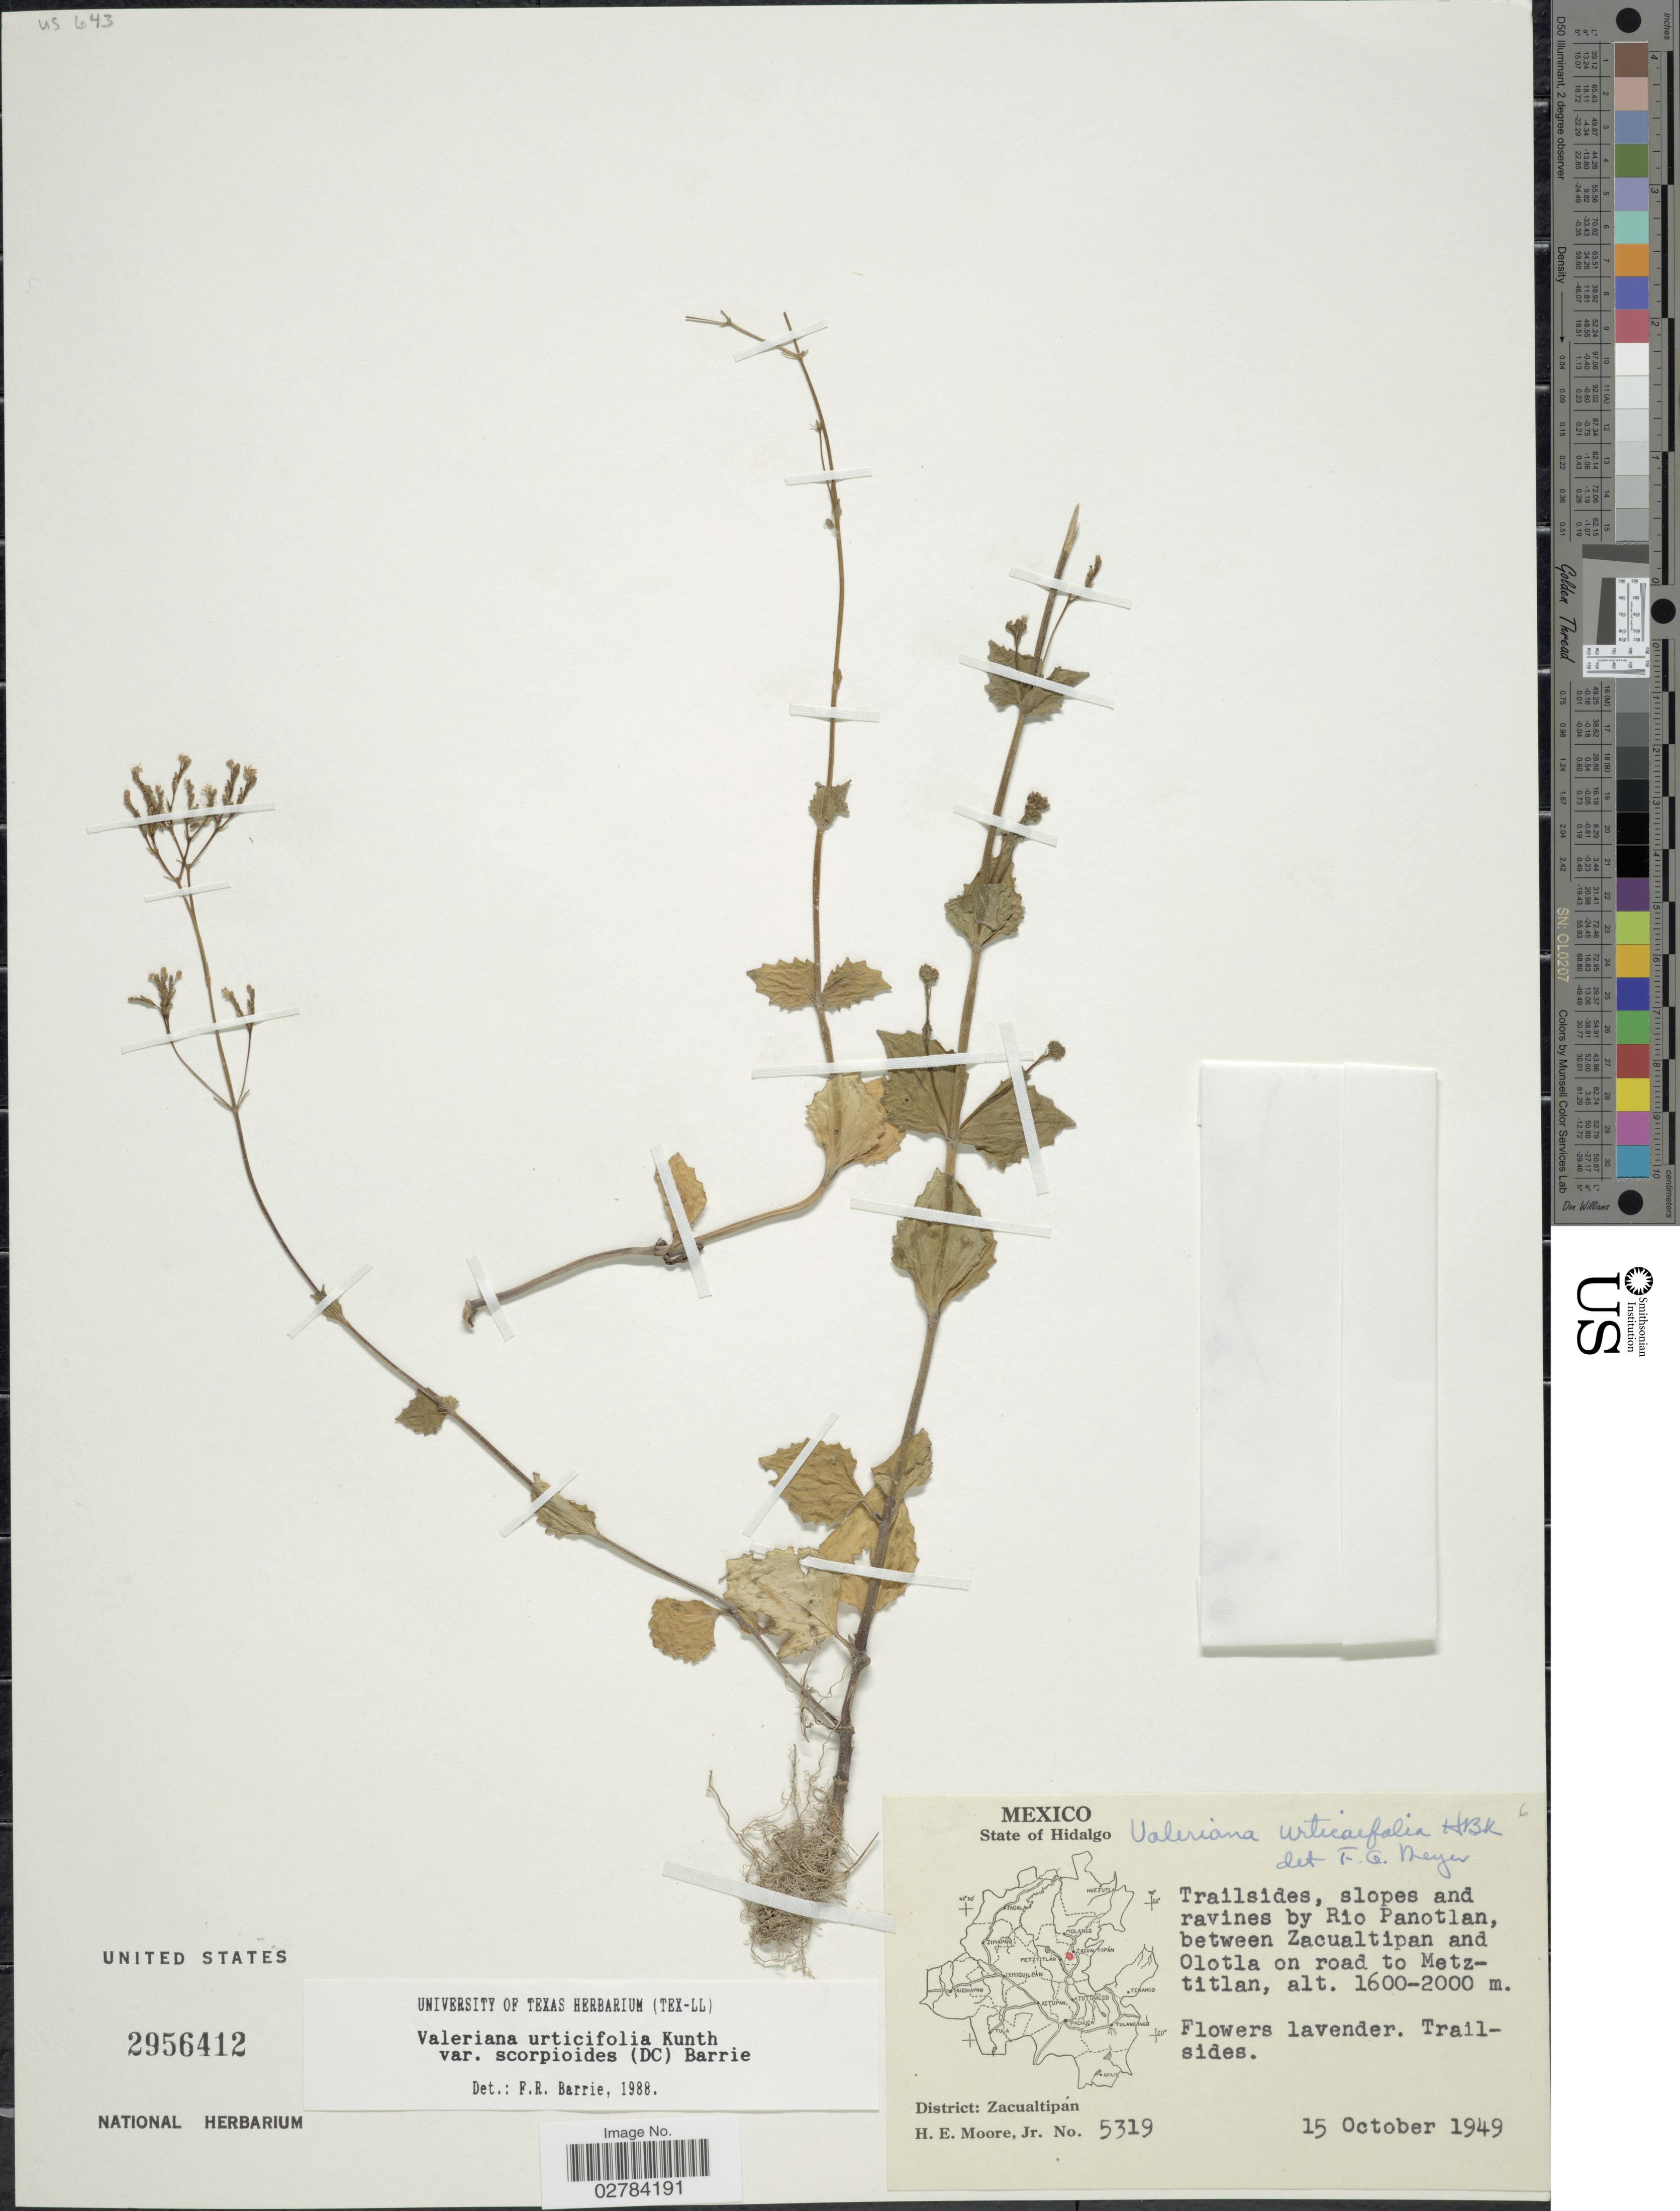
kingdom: Plantae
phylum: Tracheophyta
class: Magnoliopsida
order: Dipsacales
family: Caprifoliaceae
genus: Valeriana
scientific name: Valeriana urticifolia var. scorpioides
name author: (DC.) Barrie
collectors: H. Moore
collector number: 5319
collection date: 1949-10-15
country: Mexico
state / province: Hidalgo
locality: Trailsides, slopes and ravines by Rio Panotlan, between Zacualtipan and Olotla on road to Metztitlan. District: Zacualtipán.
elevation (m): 1600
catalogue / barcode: US 2956412